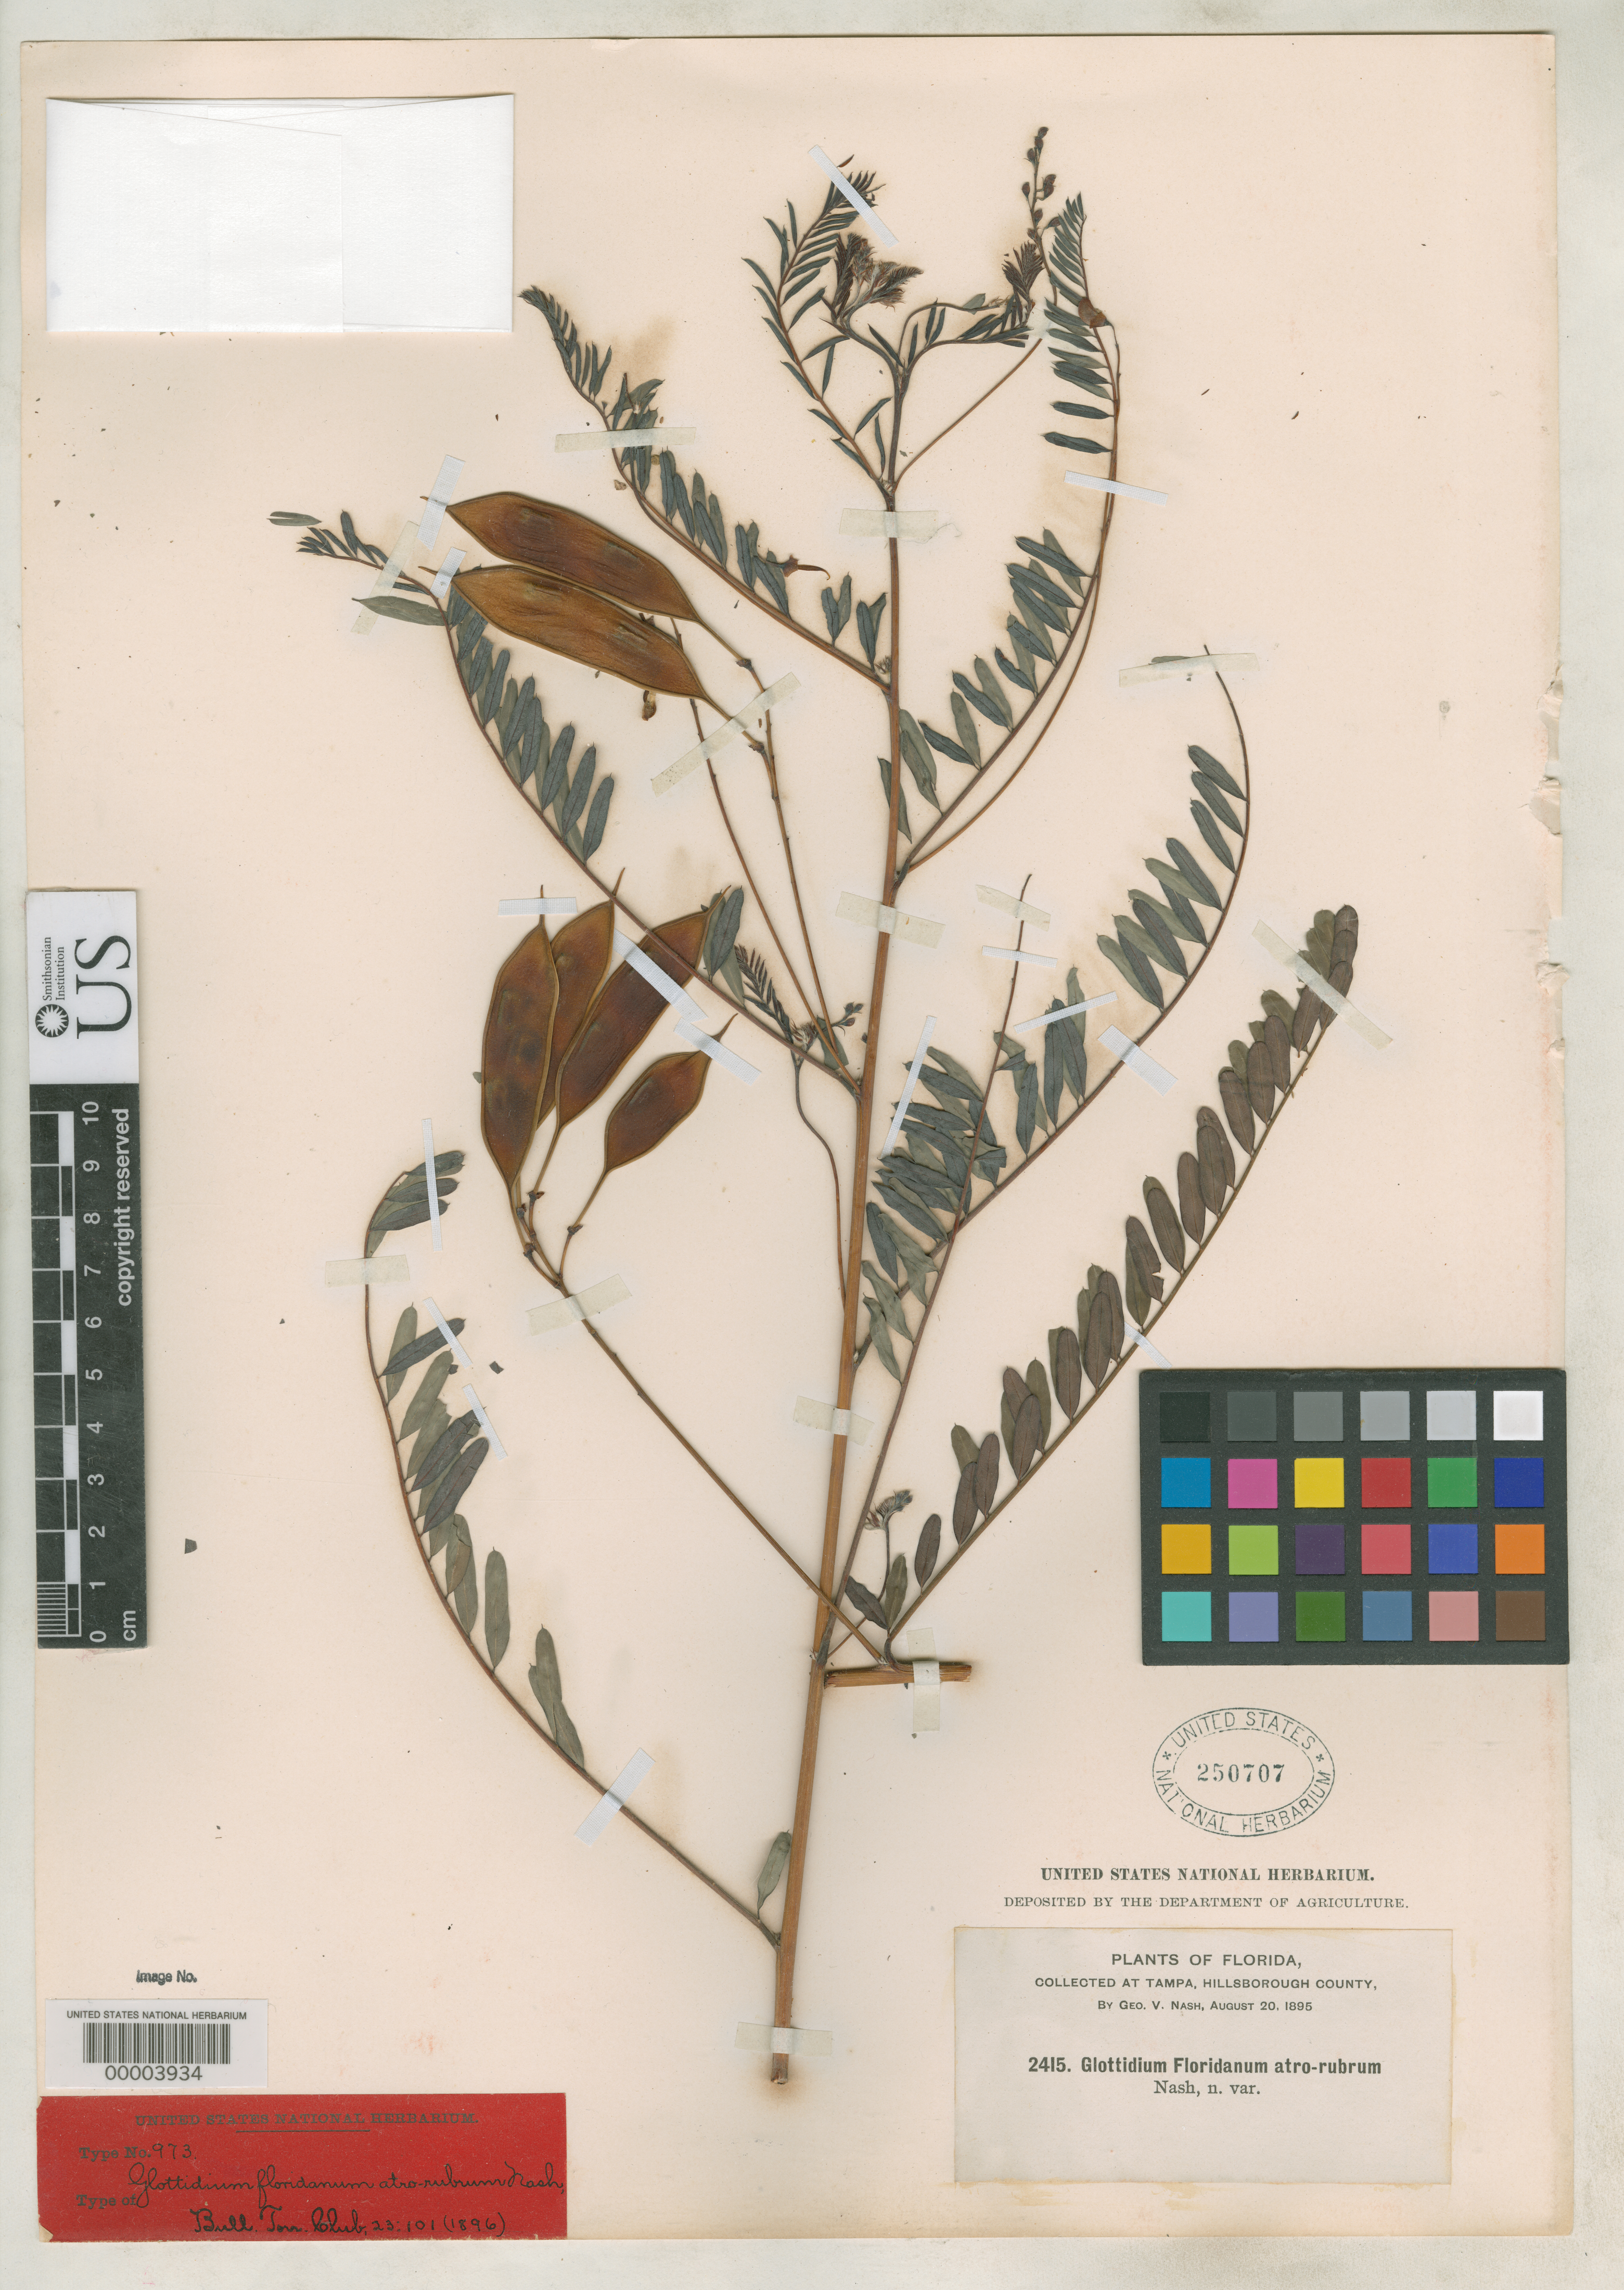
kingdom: Plantae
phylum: Tracheophyta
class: Magnoliopsida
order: Fabales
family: Fabaceae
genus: Glottidium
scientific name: Glottidium floridanum var. atro-rubrum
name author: Nash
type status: Type Collection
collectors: G. V. Nash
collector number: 2415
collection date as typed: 20 Aug 1895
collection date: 1895-08-20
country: United States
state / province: Florida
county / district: Hillsborough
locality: Tampa.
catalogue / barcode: US 250707